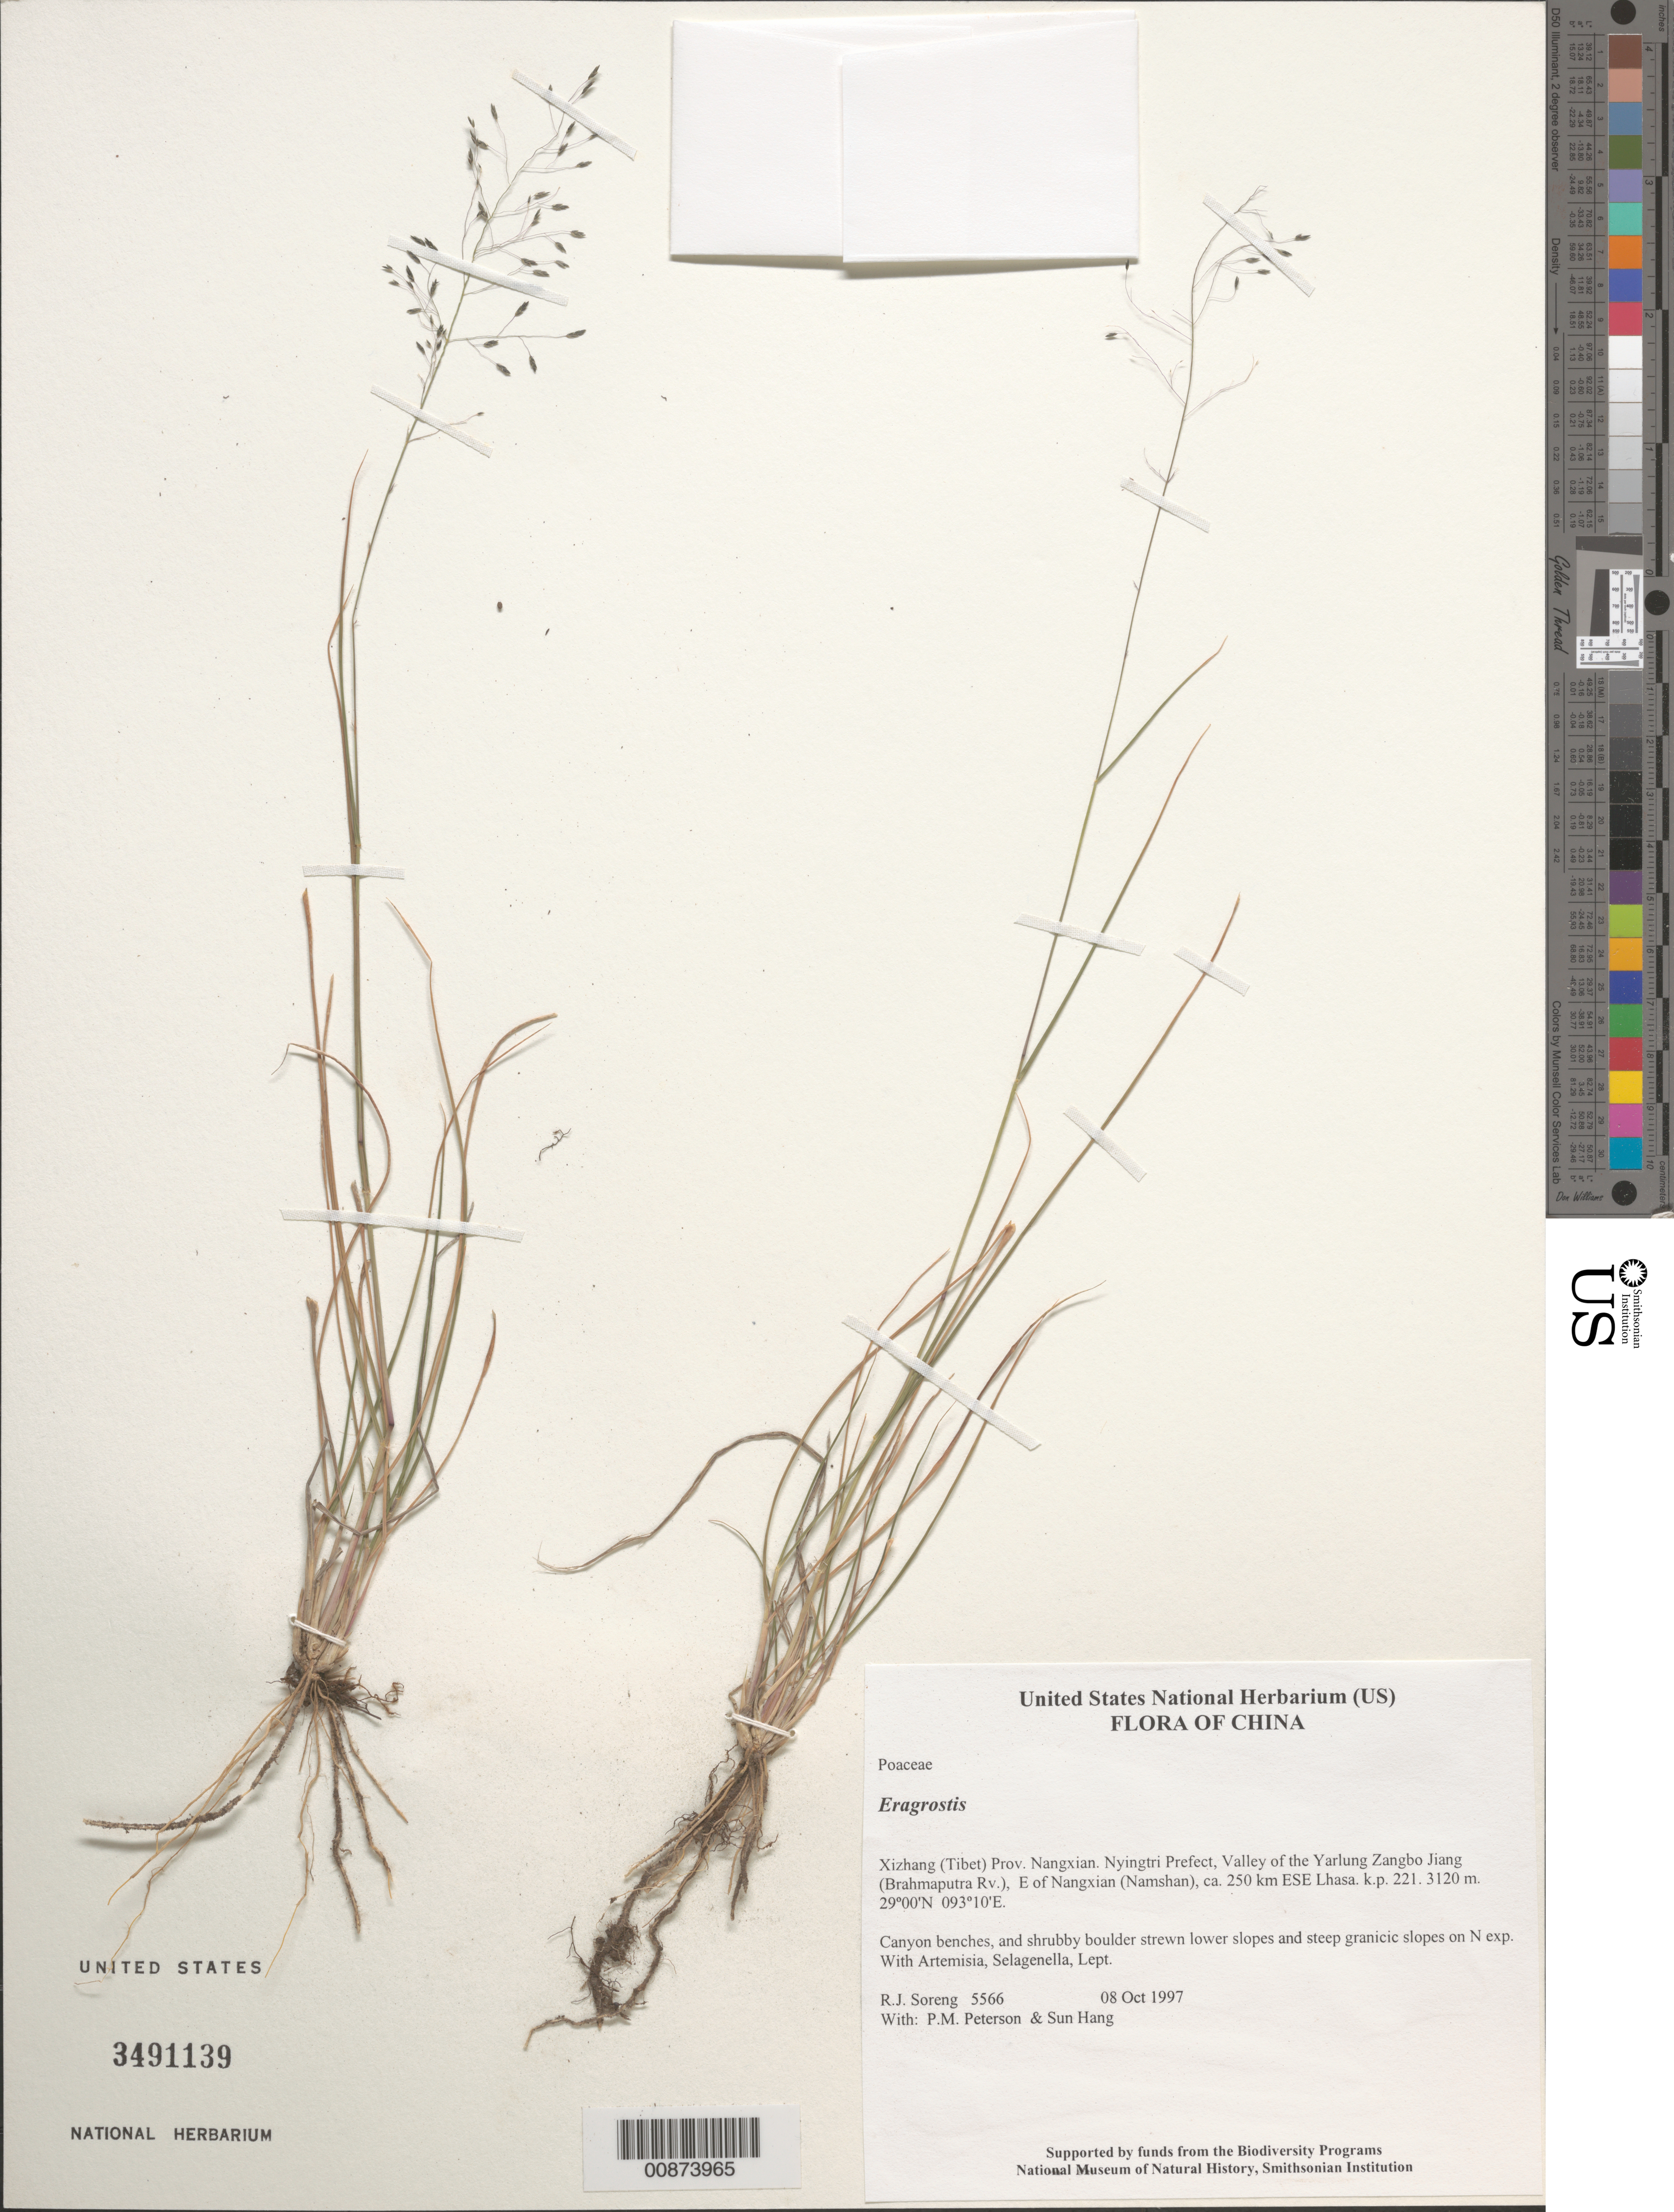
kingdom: Plantae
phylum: Tracheophyta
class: Liliopsida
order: Poales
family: Poaceae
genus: Eragrostis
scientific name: Eragrostis sp.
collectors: R. J. Soreng, P. M. Peterson & Sun Hang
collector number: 5566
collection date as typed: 08 Oct 1997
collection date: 1997-10-08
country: China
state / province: Xizang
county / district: Nangxian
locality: Nyingtri Prefect, Valley of the Yarlung Zangbo Jiang (Brahmaputra Rv.), E of Nangxian (Namshan), ca. 250 km ESE Lhasa. k.p. 221.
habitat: Canyon benches, and shruby boulder strewn lower slopes and steep granicic slopes on N exp. With Artemisia, Selagenella, Lept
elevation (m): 3120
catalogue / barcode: US 3491139